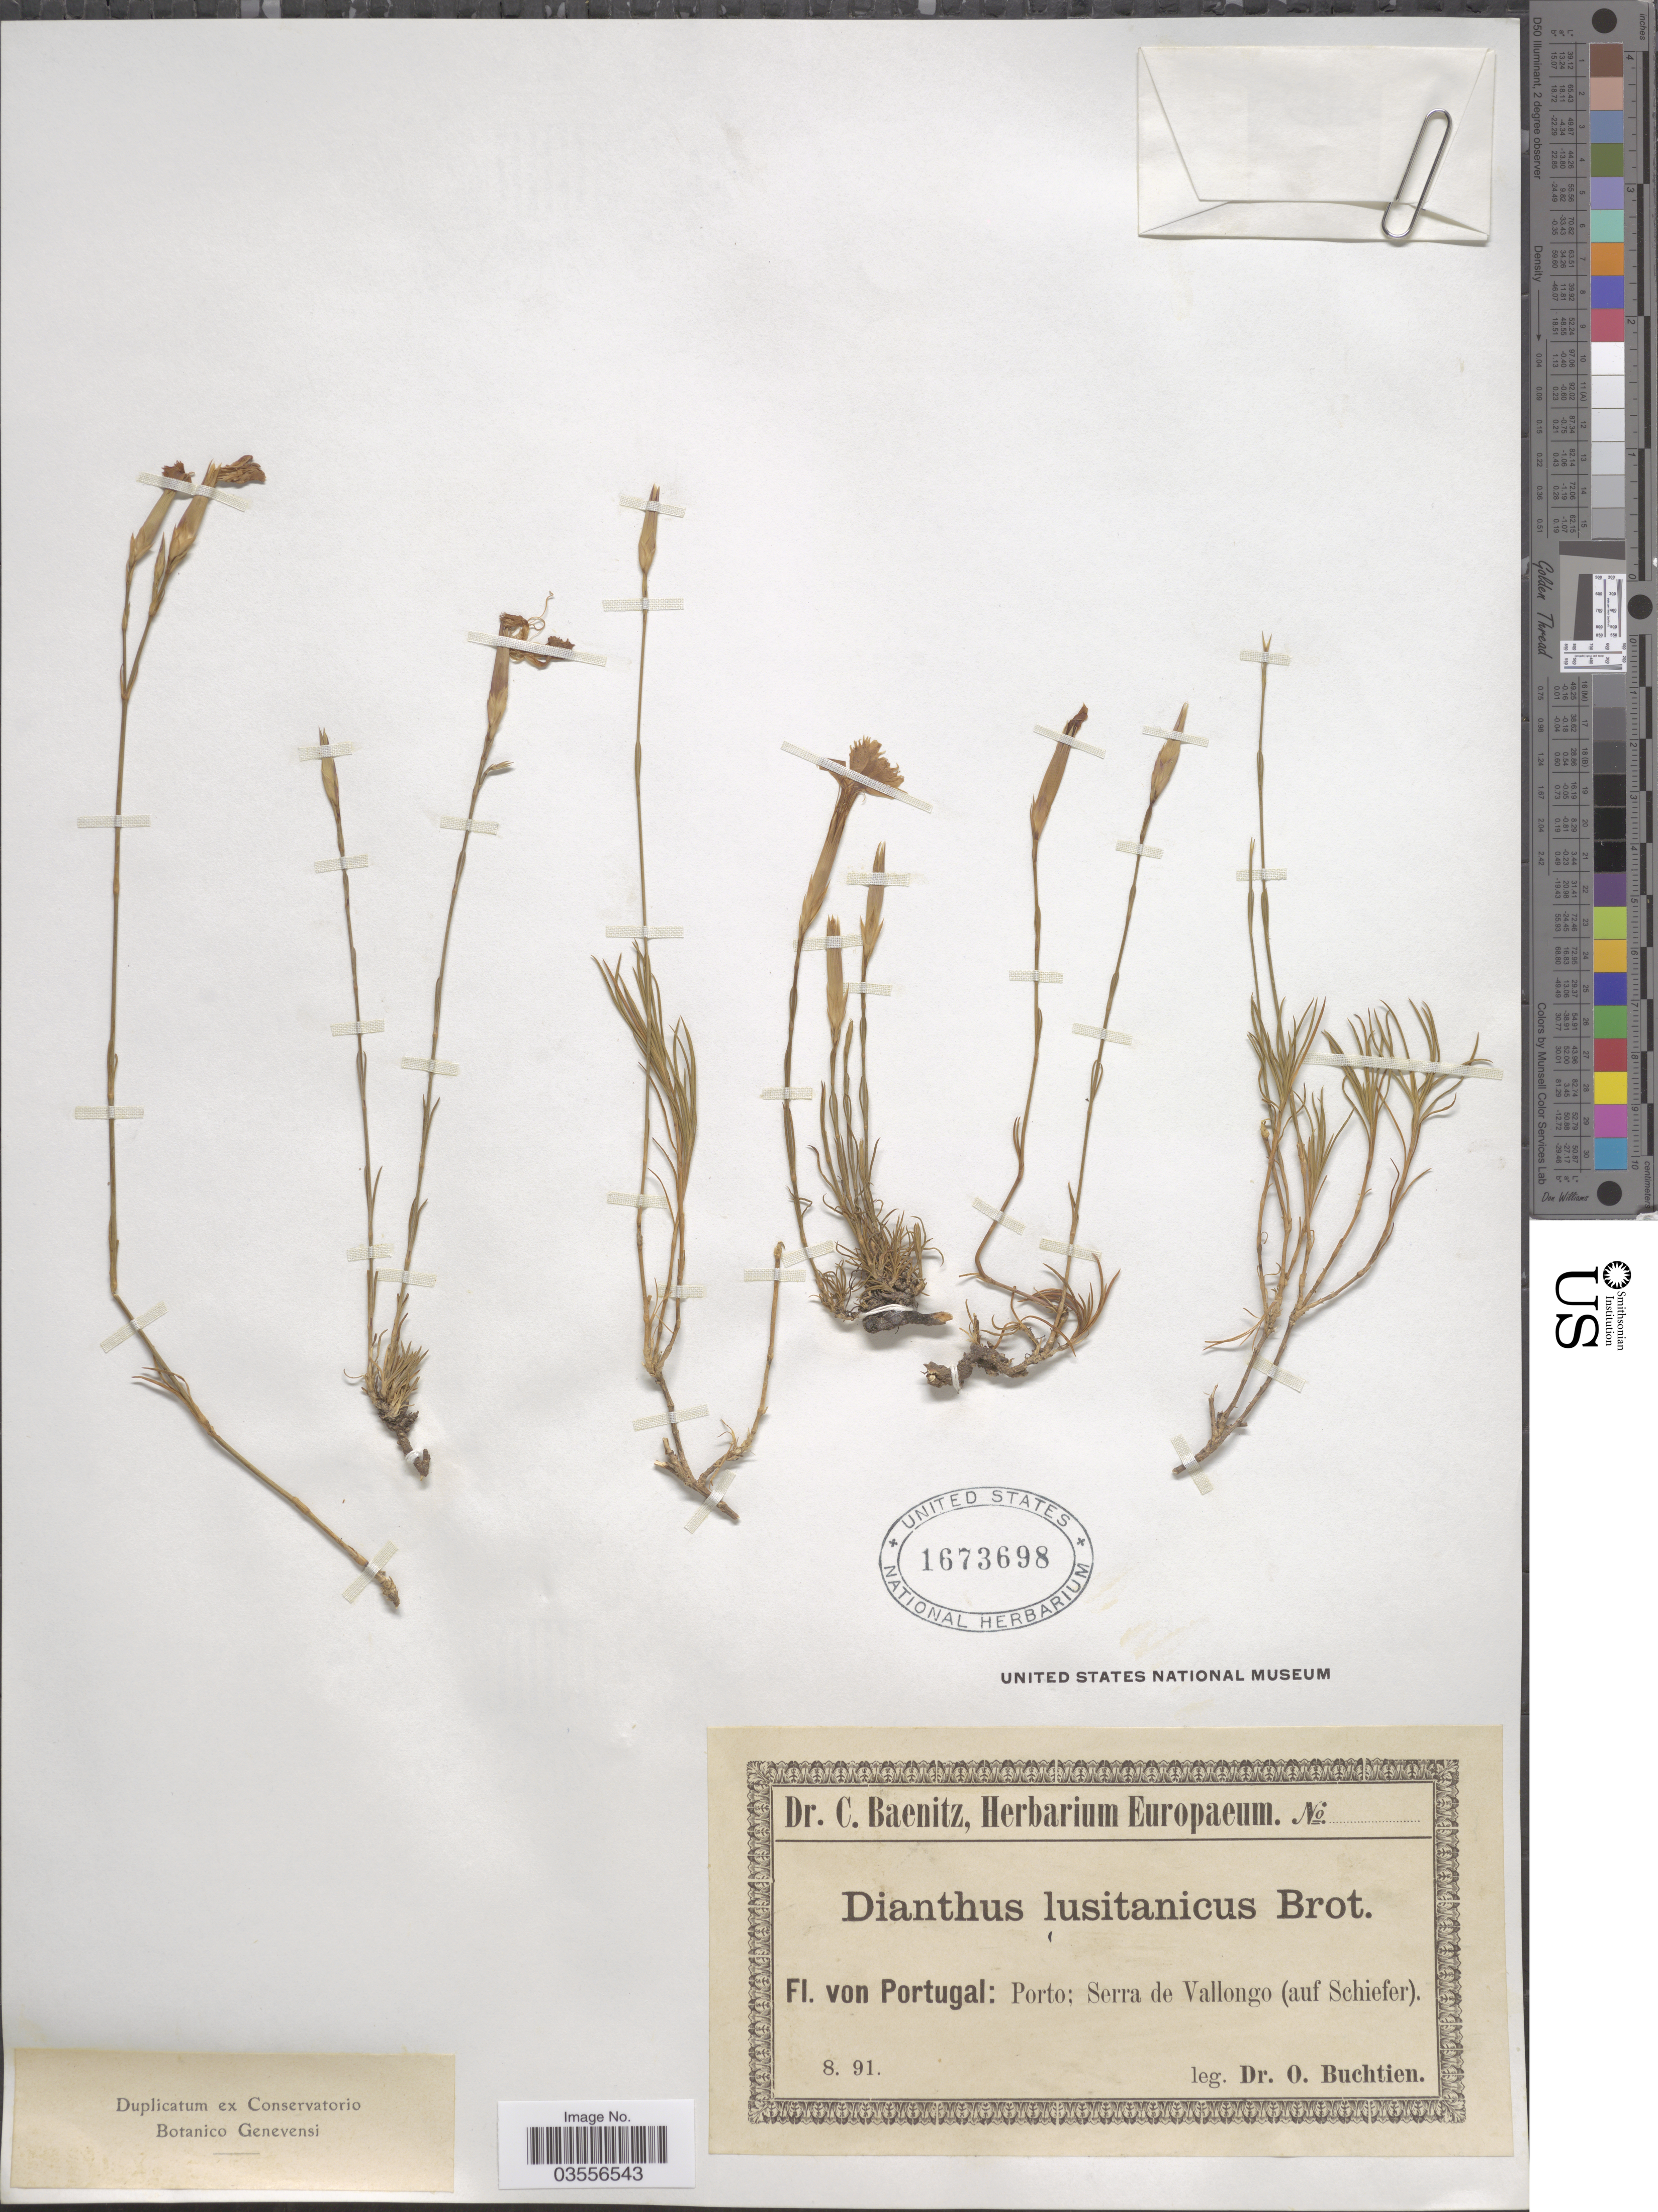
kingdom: Plantae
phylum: Tracheophyta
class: Magnoliopsida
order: Caryophyllales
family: Caryophyllaceae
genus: Dianthus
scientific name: Dianthus lusitanus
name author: Brot.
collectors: O. Buchtien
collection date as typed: Transcribed d/m/y: /8/91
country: Portugal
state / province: Porto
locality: Serra de Vallongo (auf Schiefer).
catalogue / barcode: US 1673698